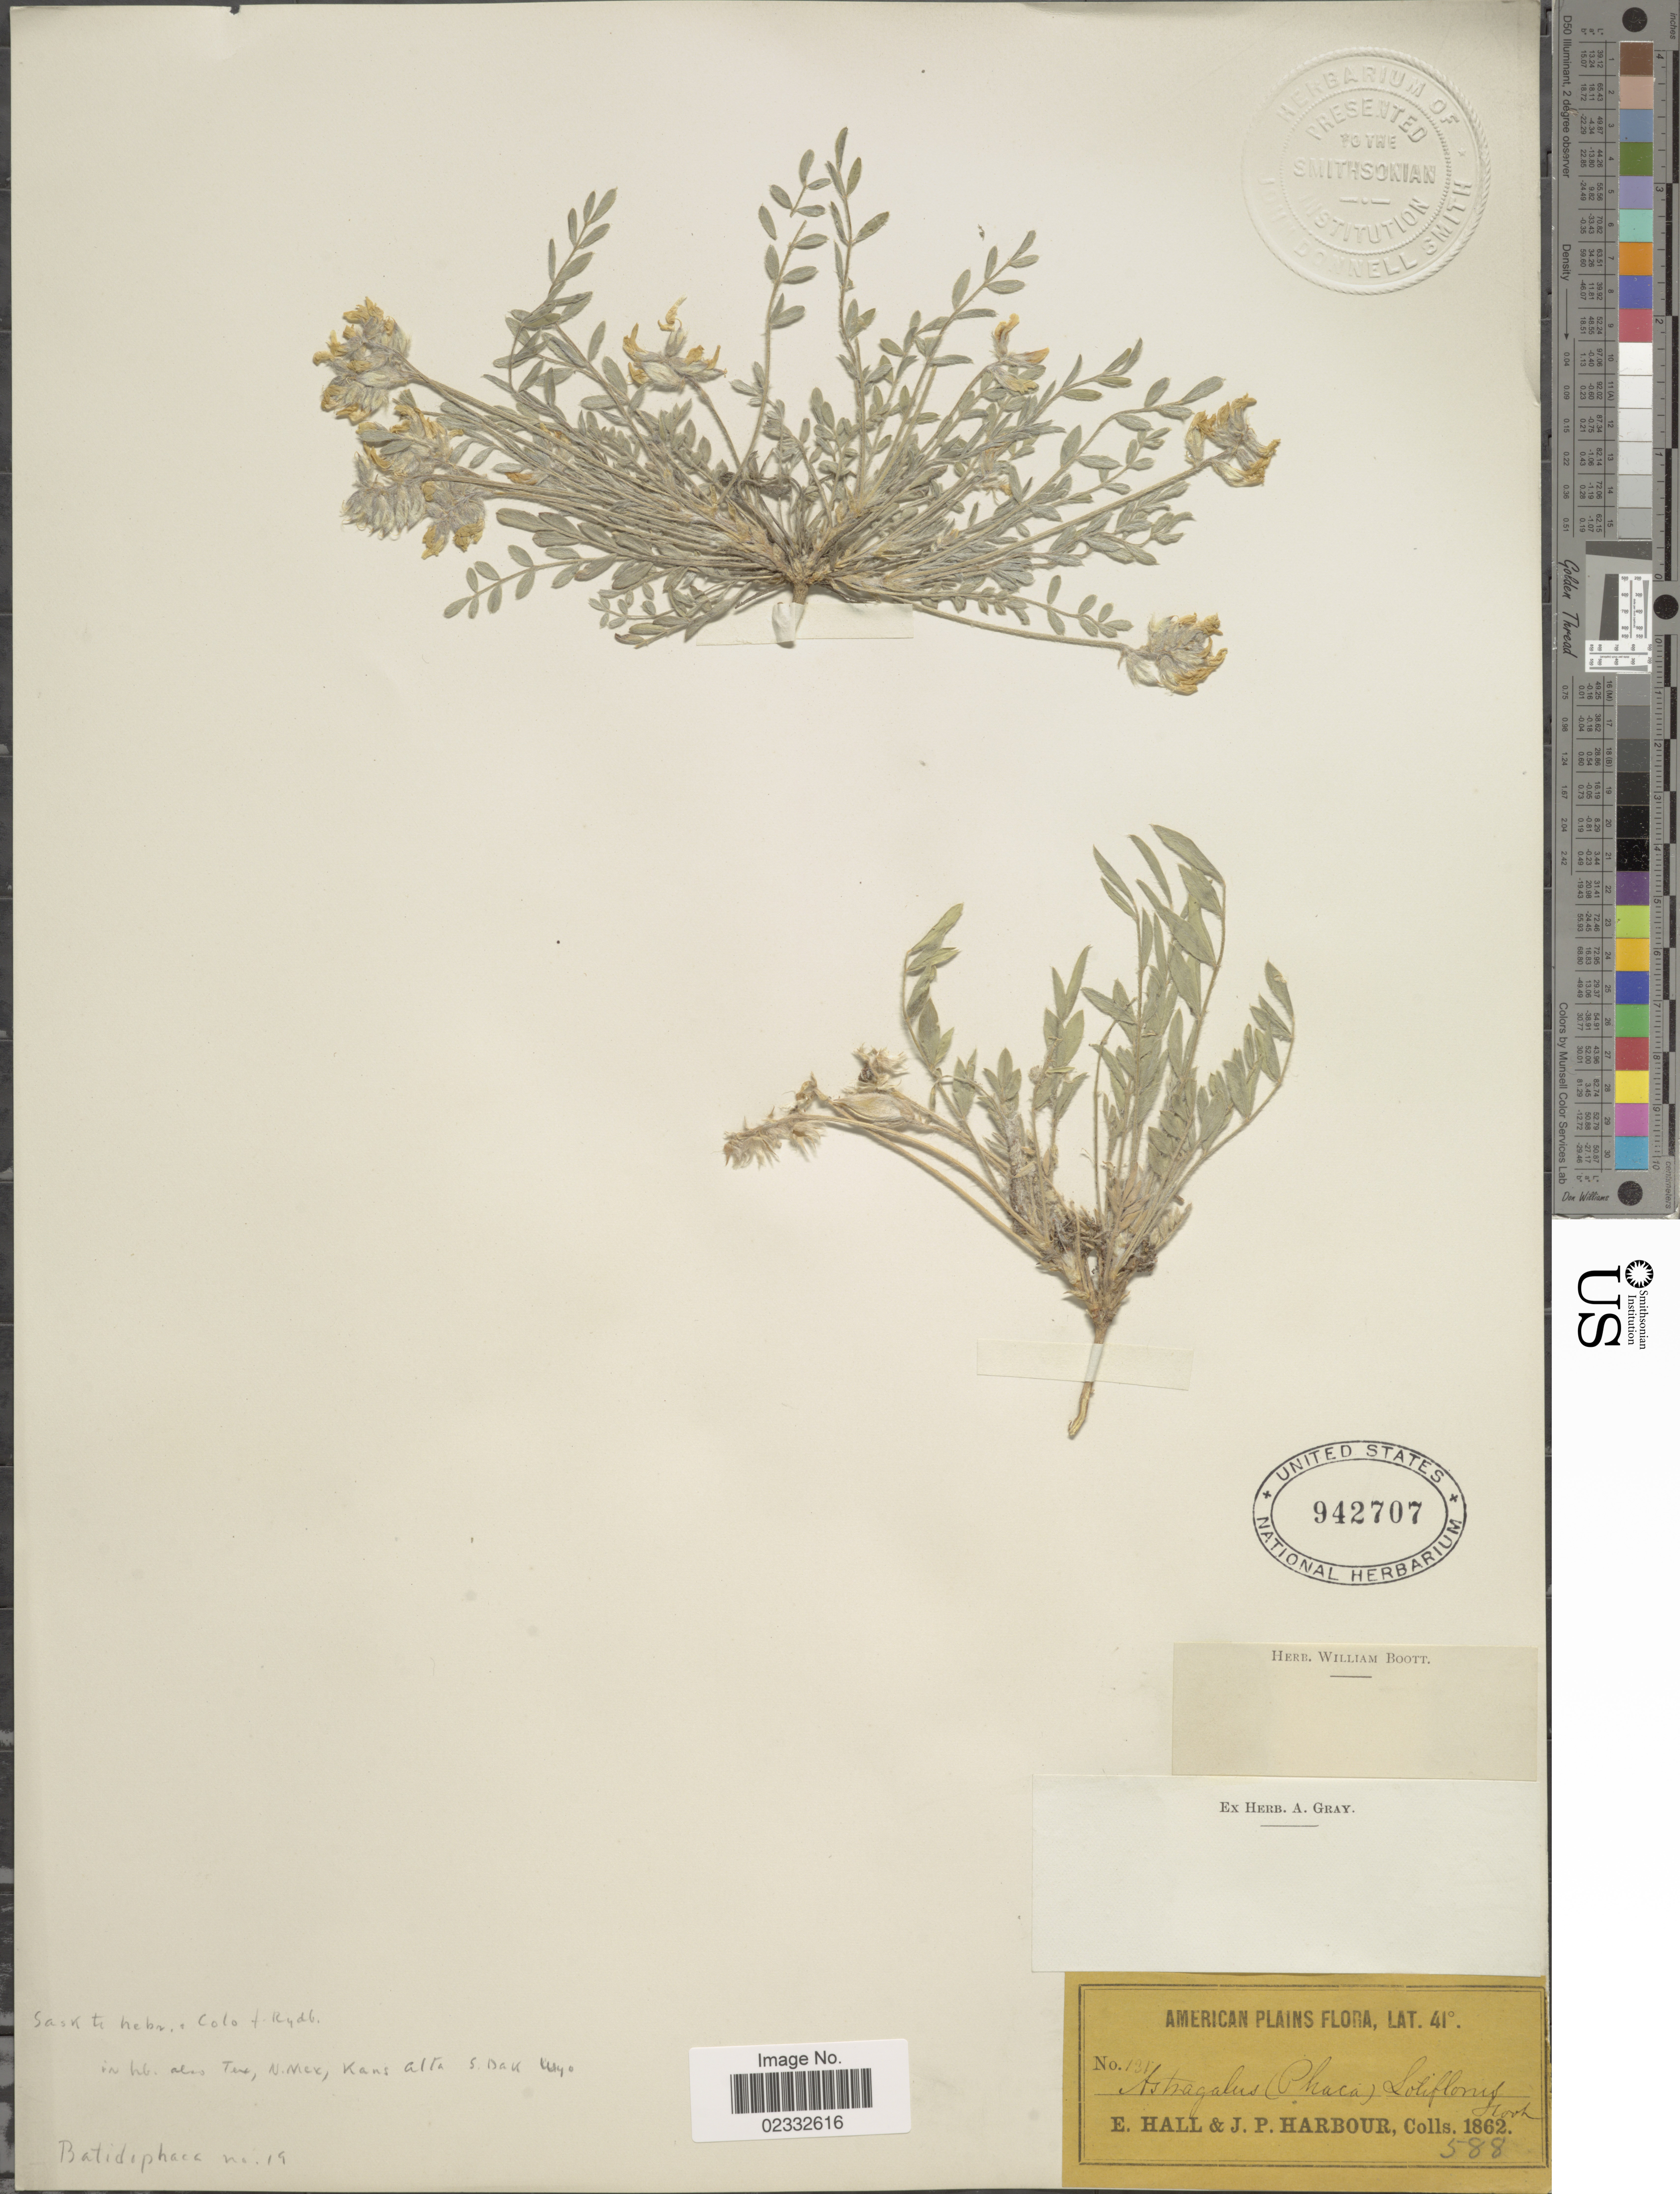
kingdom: Plantae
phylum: Tracheophyta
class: Magnoliopsida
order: Fabales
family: Fabaceae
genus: Astragalus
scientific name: Astragalus lotiflorus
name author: Hook.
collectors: E. Hall & J. Harbour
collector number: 131/588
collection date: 1862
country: United States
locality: American Plains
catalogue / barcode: US 942707